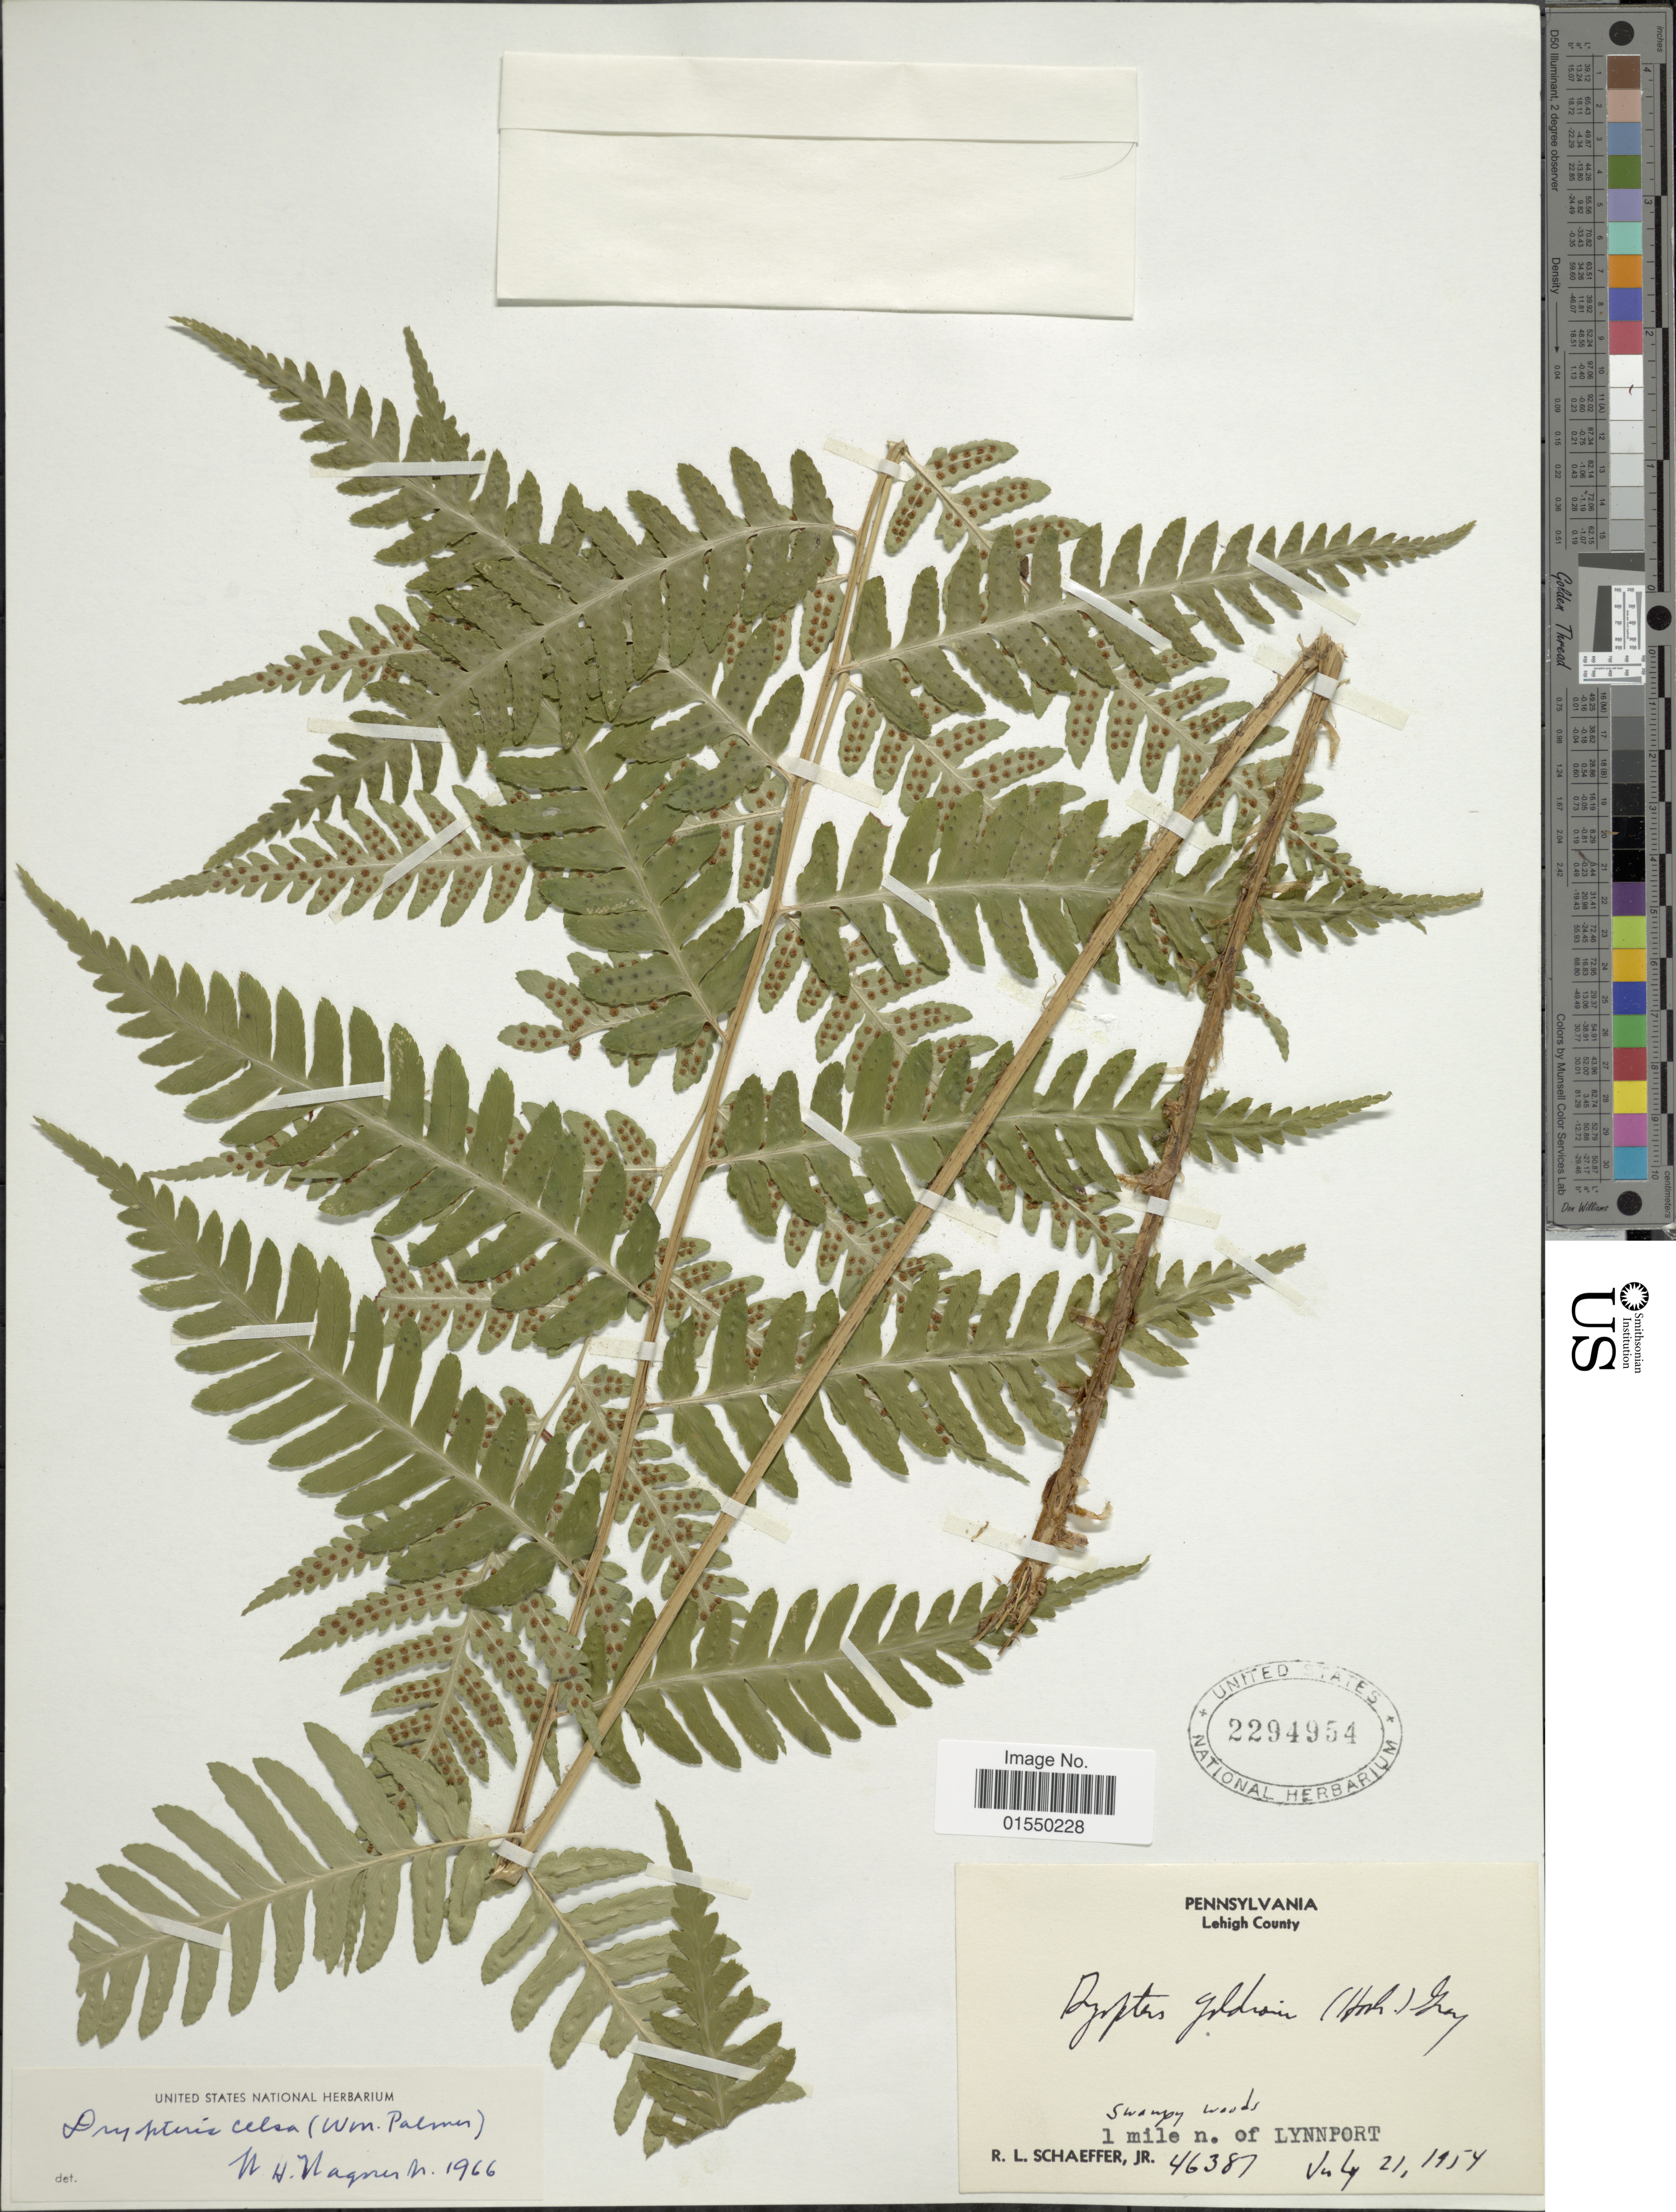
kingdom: Plantae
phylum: Tracheophyta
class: Polypodiopsida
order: Polypodiales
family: Dryopteridaceae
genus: Dryopteris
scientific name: Dryopteris celsa (W. Palmer) Knowlt., W. Palmer & C.L. Pollard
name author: (W. Palmer) Knowlt. et al.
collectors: R. L. Schaeffer Jr.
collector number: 46387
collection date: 1954-07-21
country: United States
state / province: Pennsylvania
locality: Lehigh County, 1 mile n. of Lynnport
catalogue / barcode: US 2294954